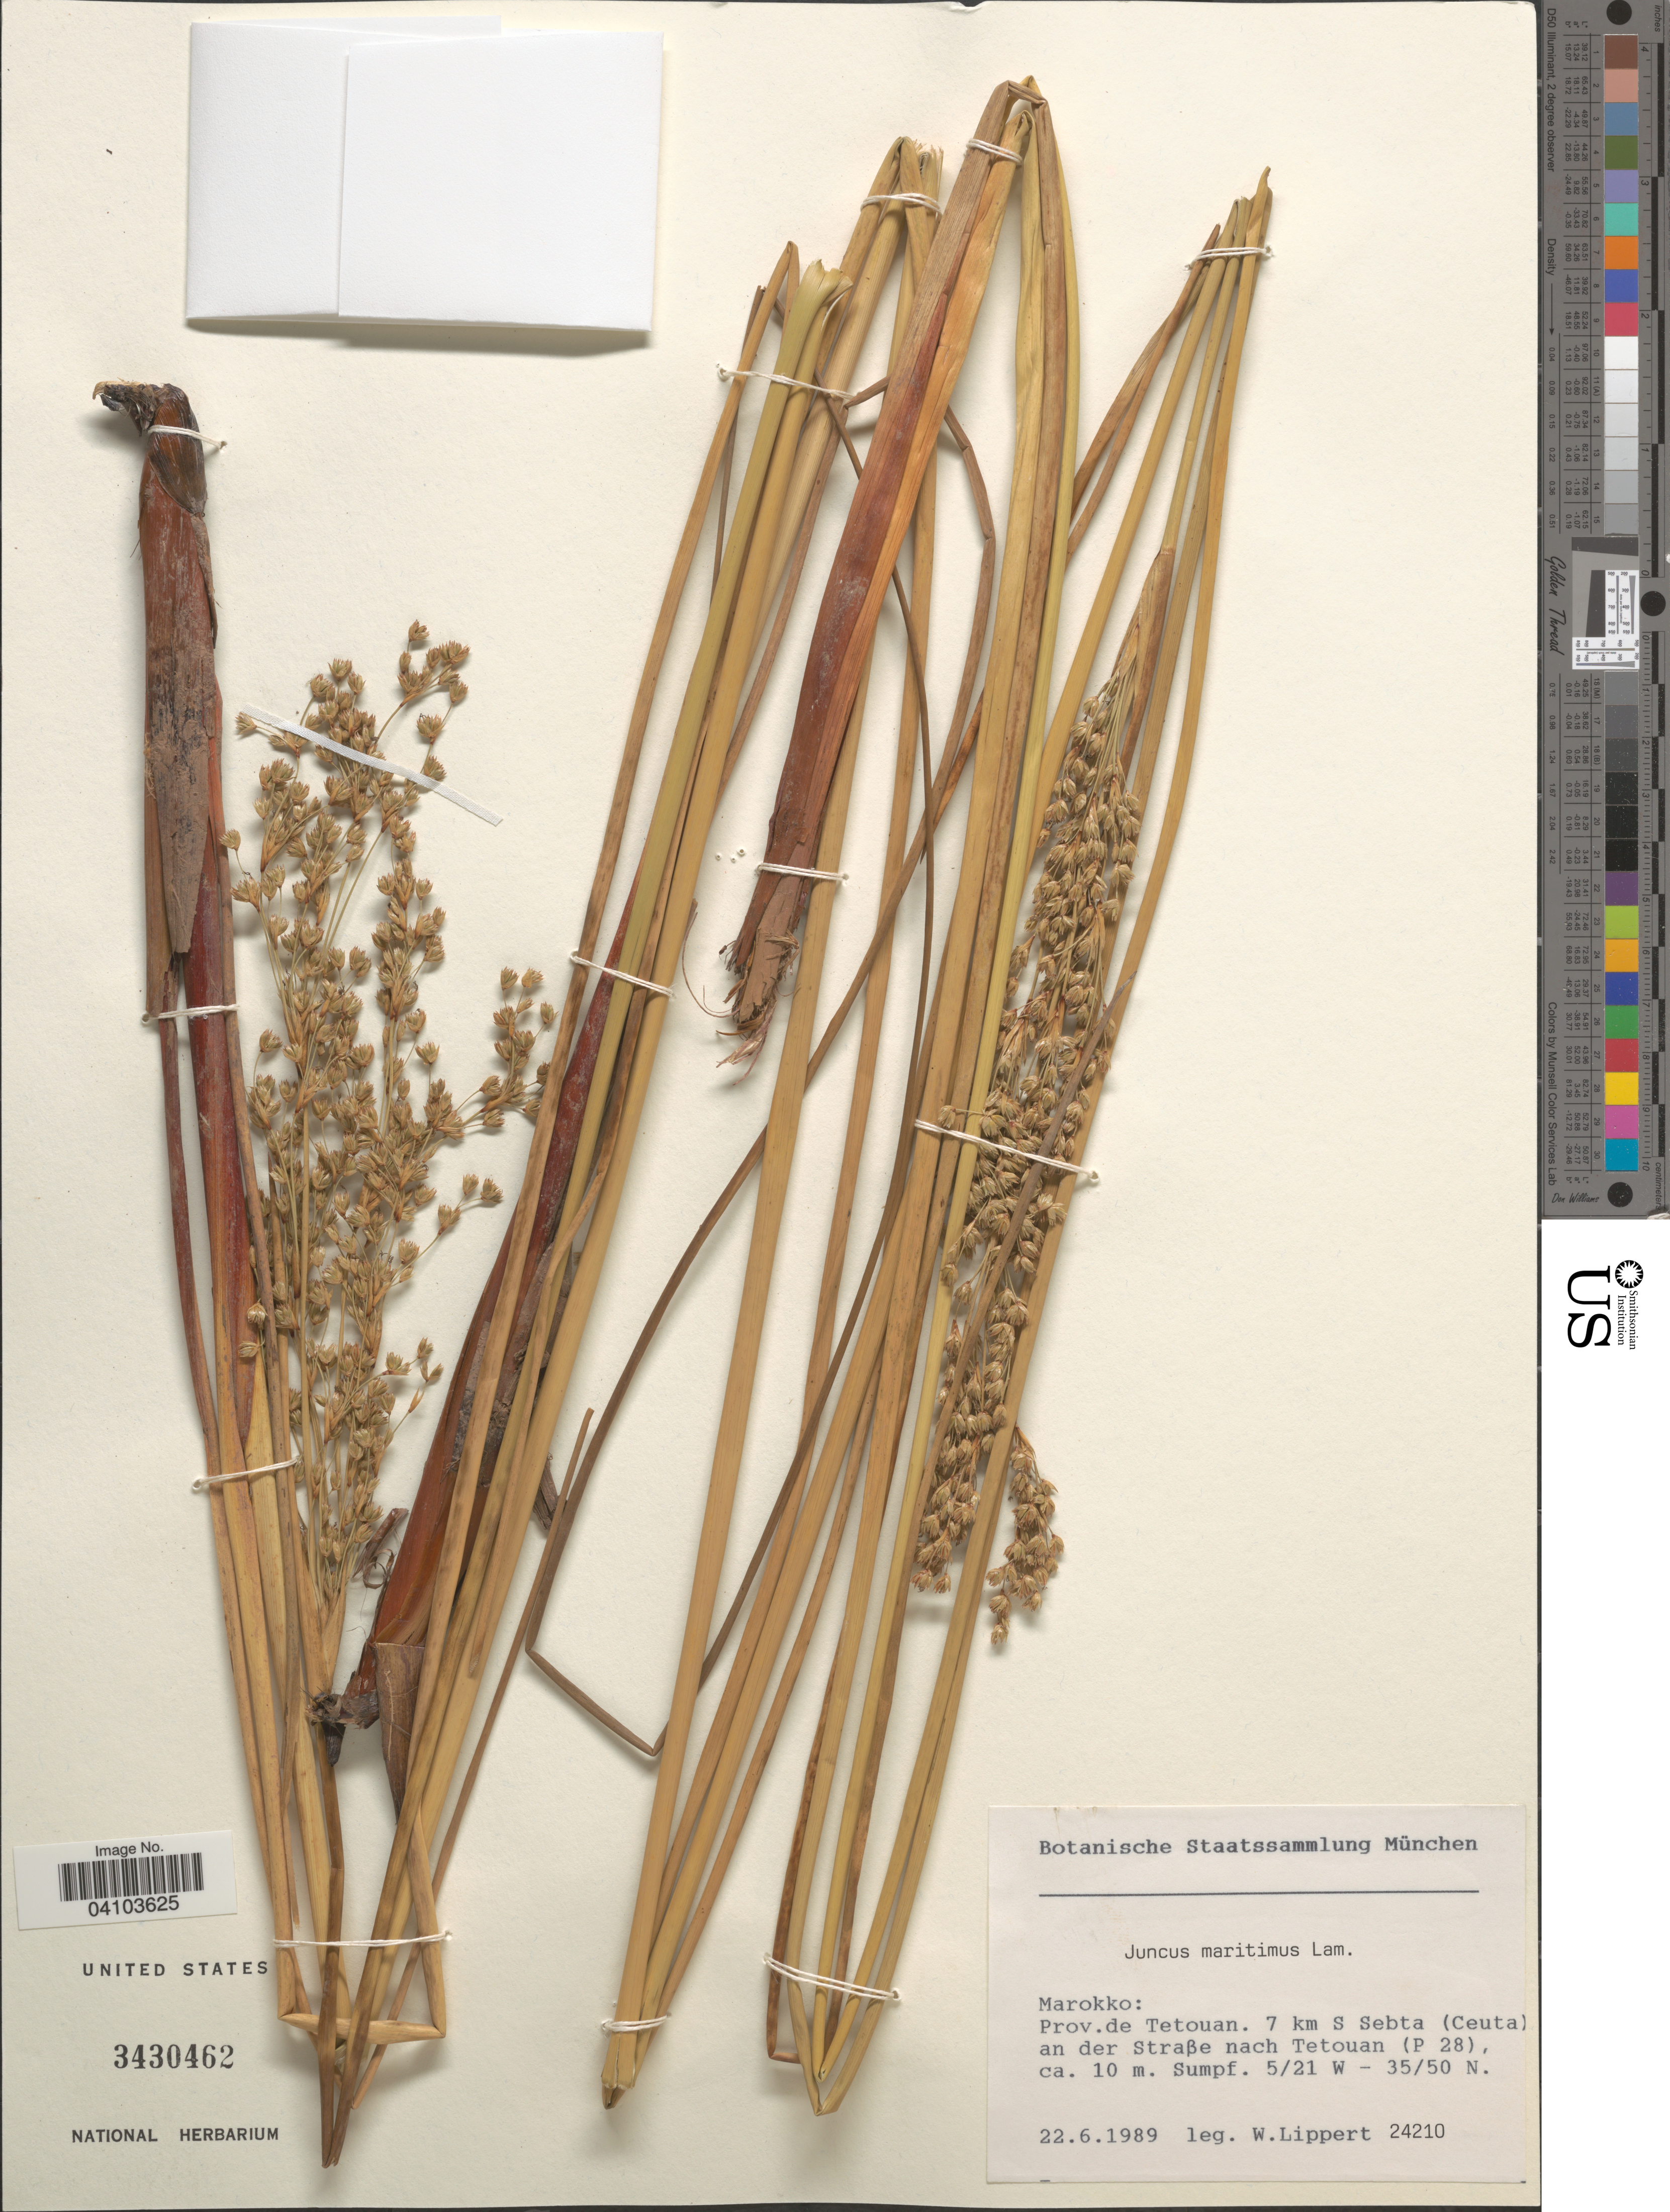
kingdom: Plantae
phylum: Tracheophyta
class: Liliopsida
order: Poales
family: Juncaceae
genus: Juncus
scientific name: Juncus maritimus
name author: Lam.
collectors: W. Lippert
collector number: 24210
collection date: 1989-06-22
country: Morocco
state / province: Tanger-Tétouan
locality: Marokko: Prov.de Tetouan. 7 km S Sebta (Ceuta) an der Straße nach Tetouan (P 28).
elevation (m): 10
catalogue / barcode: US 3430462